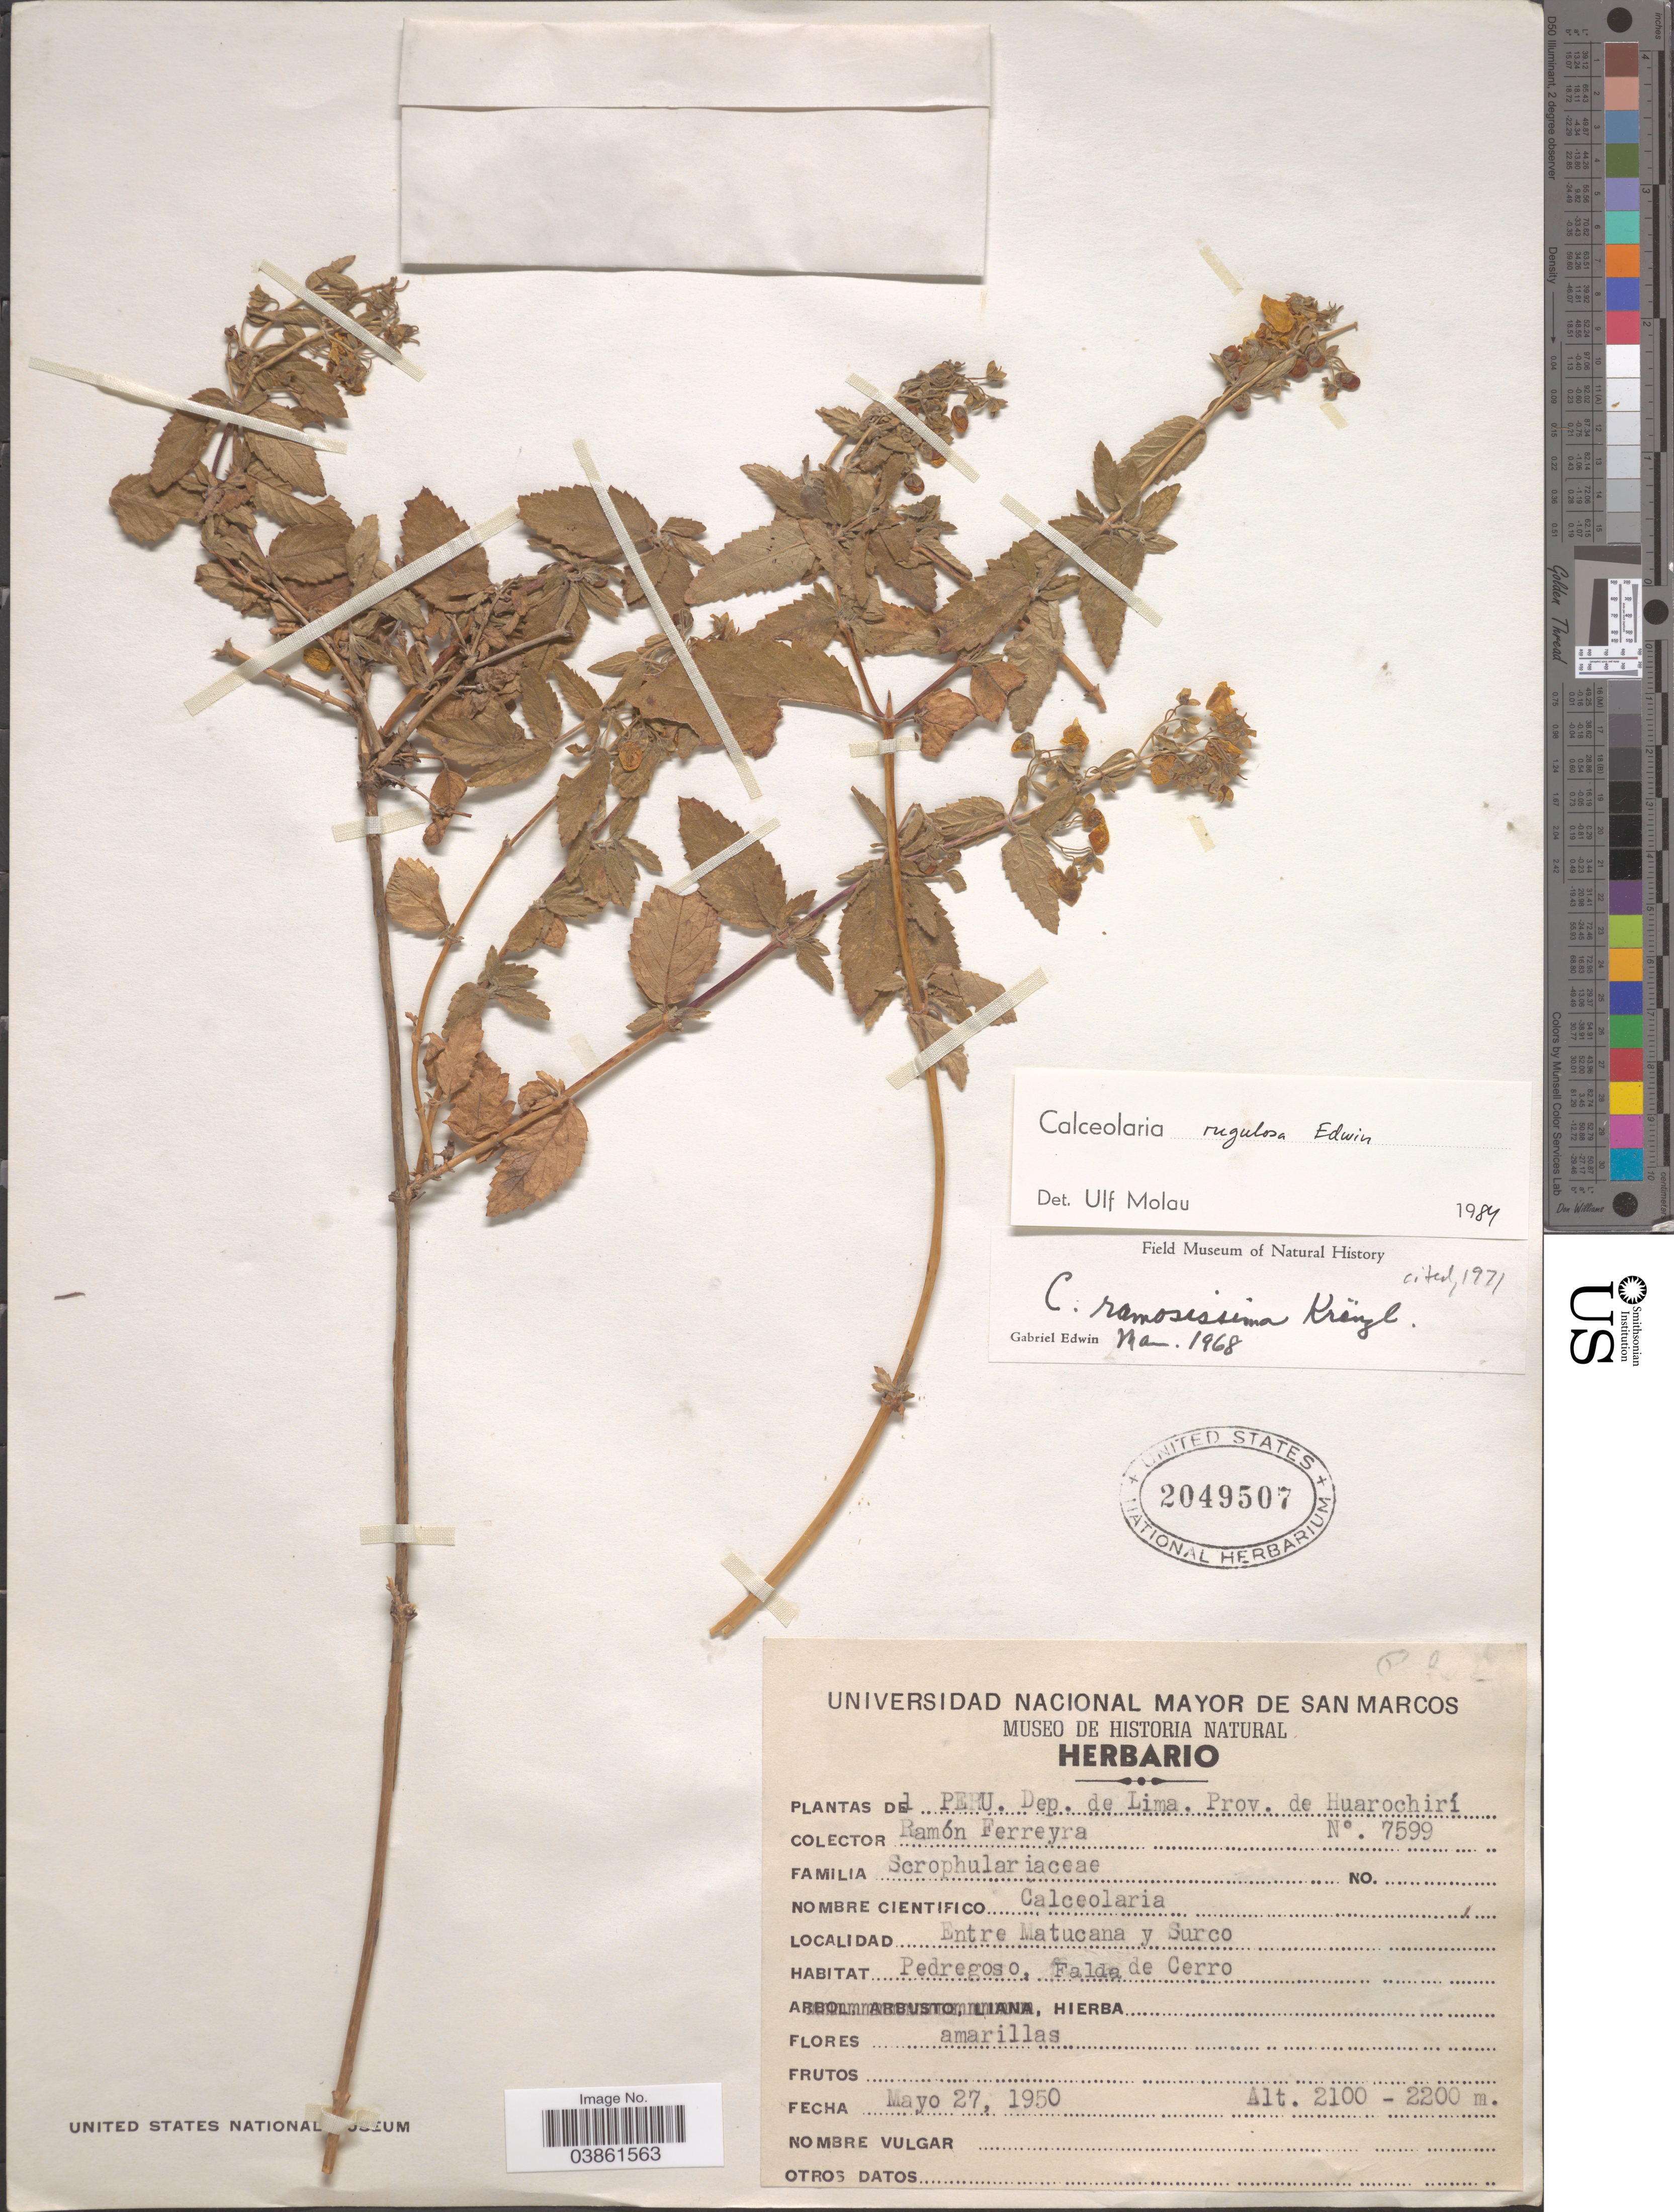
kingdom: Plantae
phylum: Tracheophyta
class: Magnoliopsida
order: Lamiales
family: Calceolariaceae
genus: Calceolaria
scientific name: Calceolaria rugulosa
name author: Edwin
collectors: R. A. Ferreyra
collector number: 7599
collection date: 1950-05-27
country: Peru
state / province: Lima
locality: Dep. de Lima. Prov. de Huarochirí. Entre Matucana y Surco.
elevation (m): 2100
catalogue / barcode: US 2049507